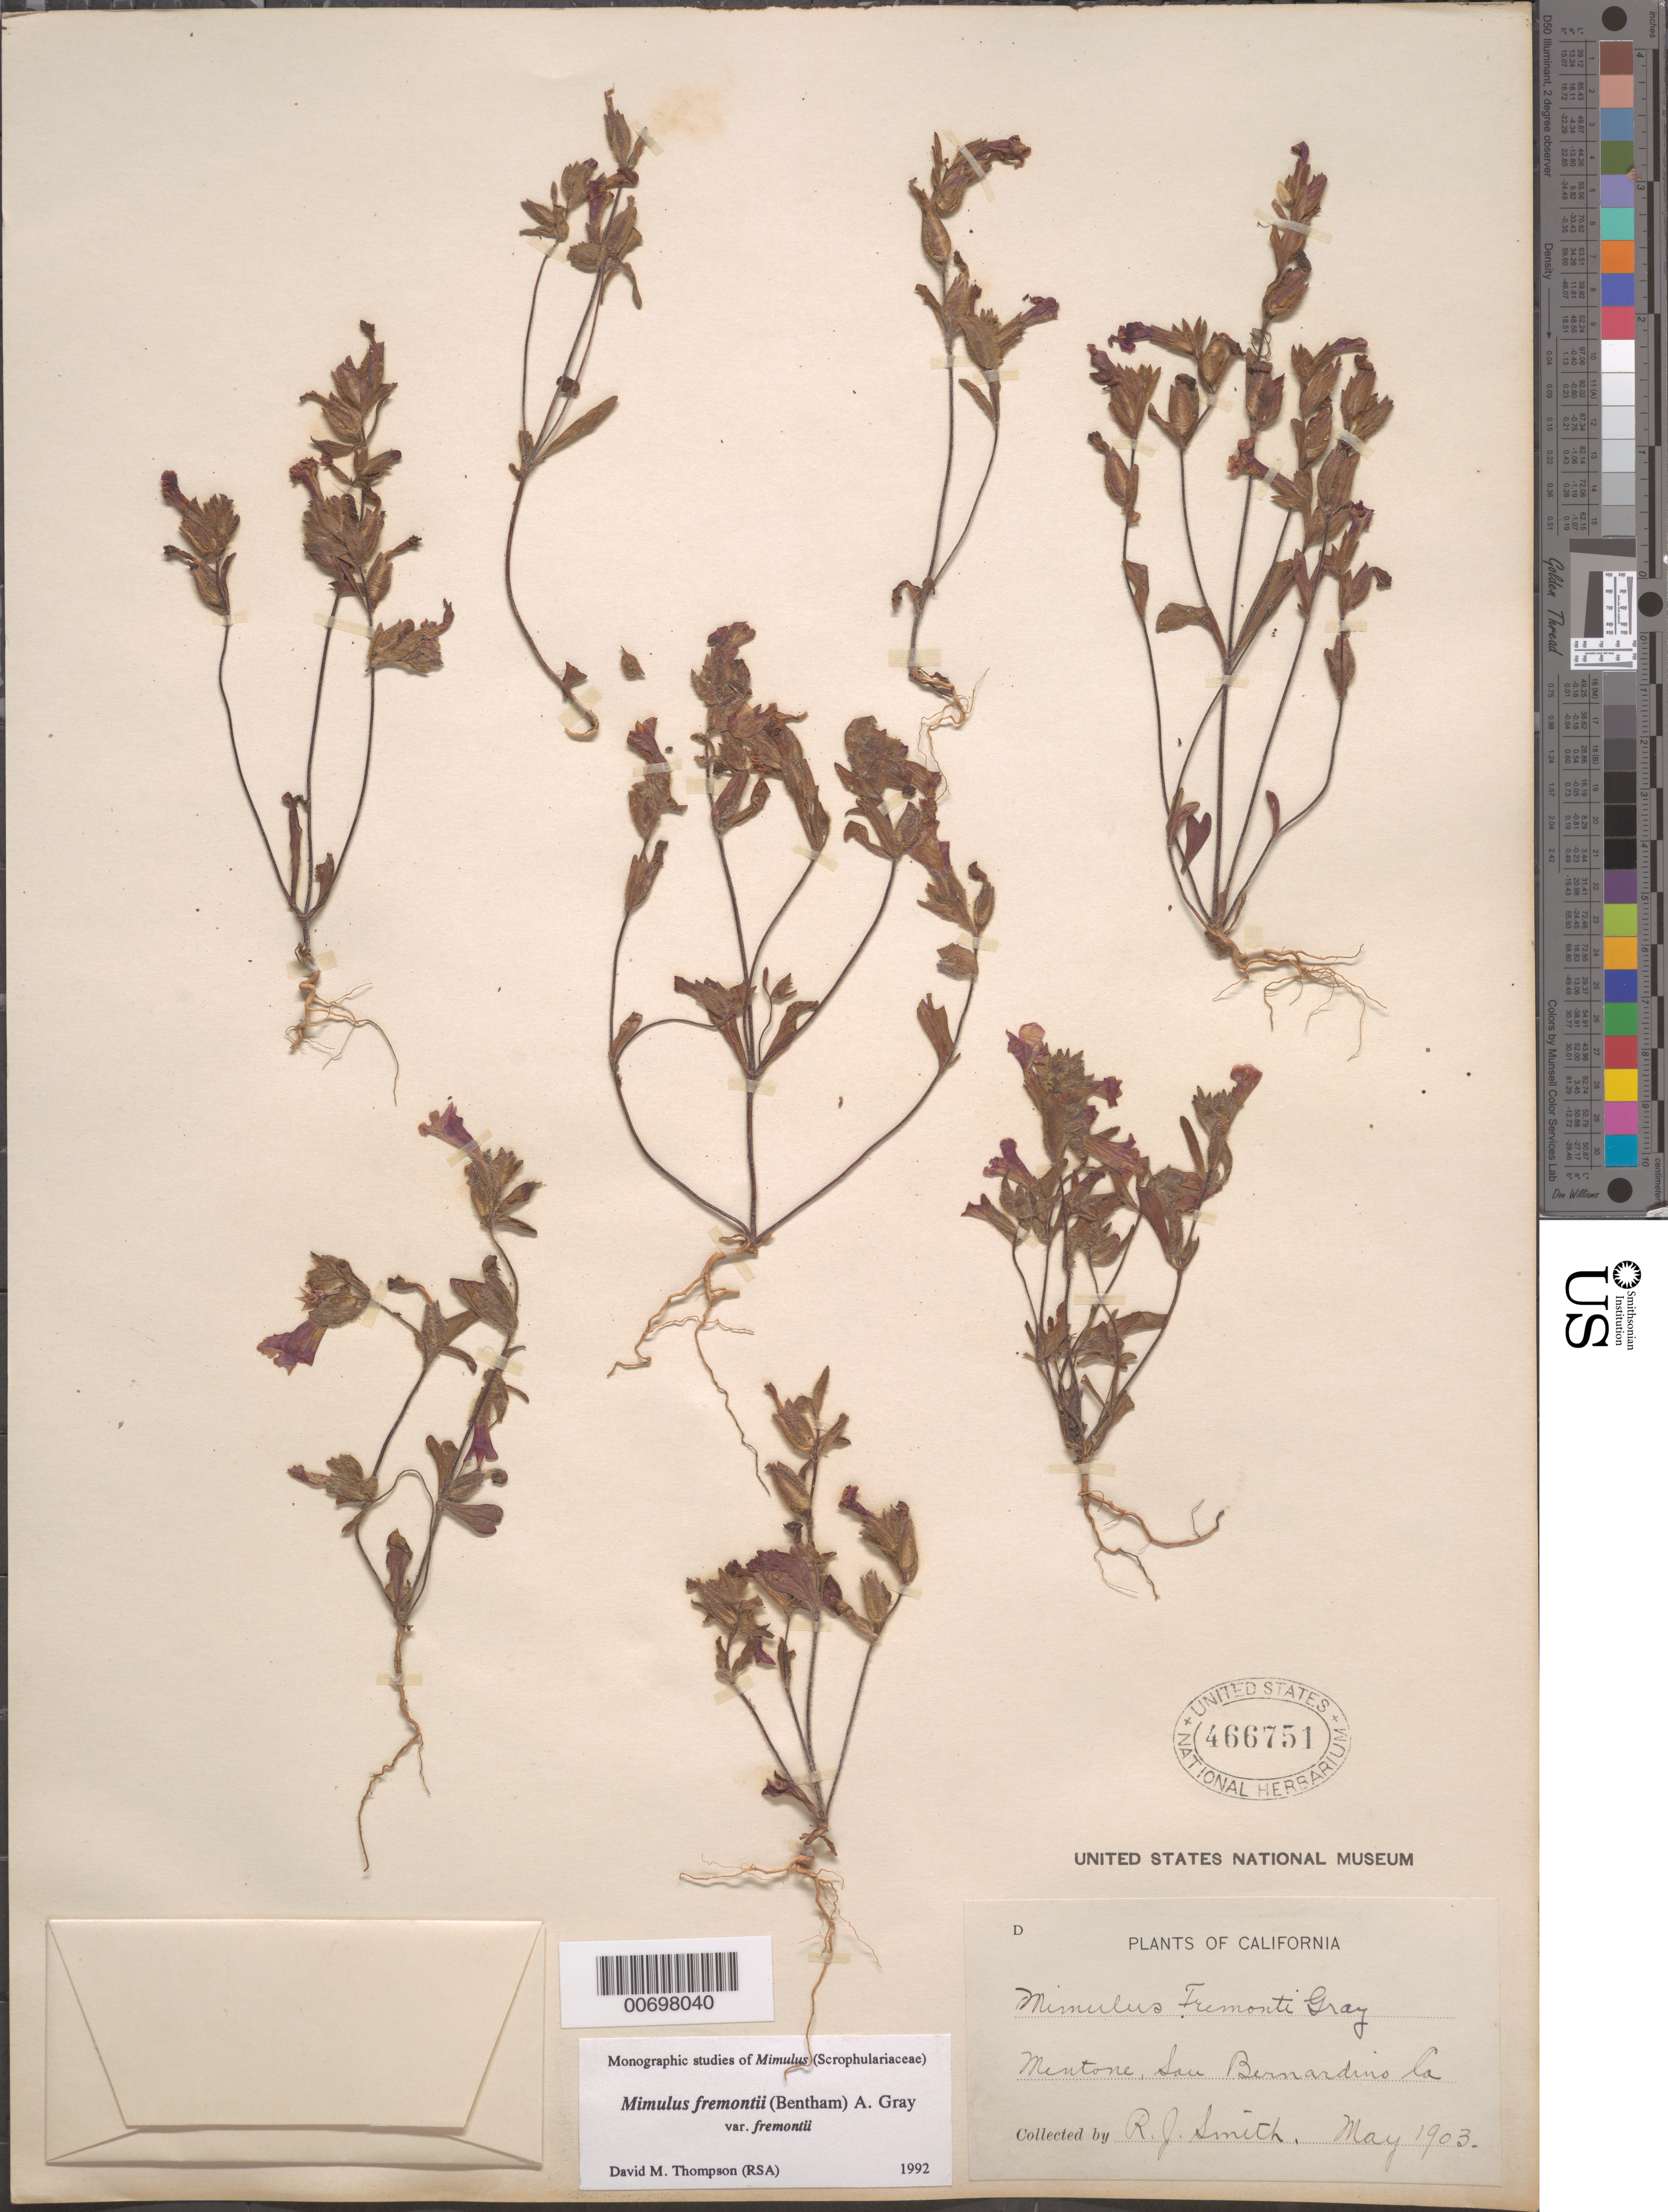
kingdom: Plantae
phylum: Tracheophyta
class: Magnoliopsida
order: Lamiales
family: Phrymaceae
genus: Mimulus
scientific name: Mimulus fremontii var. fremontii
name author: (Benth.) A. Gray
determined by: Thompson, D. M., (RSA), Rancho Santa Ana Botanic Garden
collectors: R. J. Smith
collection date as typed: May 1903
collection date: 1903-05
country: United States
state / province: California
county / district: San Bernardino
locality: Mentone, San Bernardino.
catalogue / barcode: US 466751